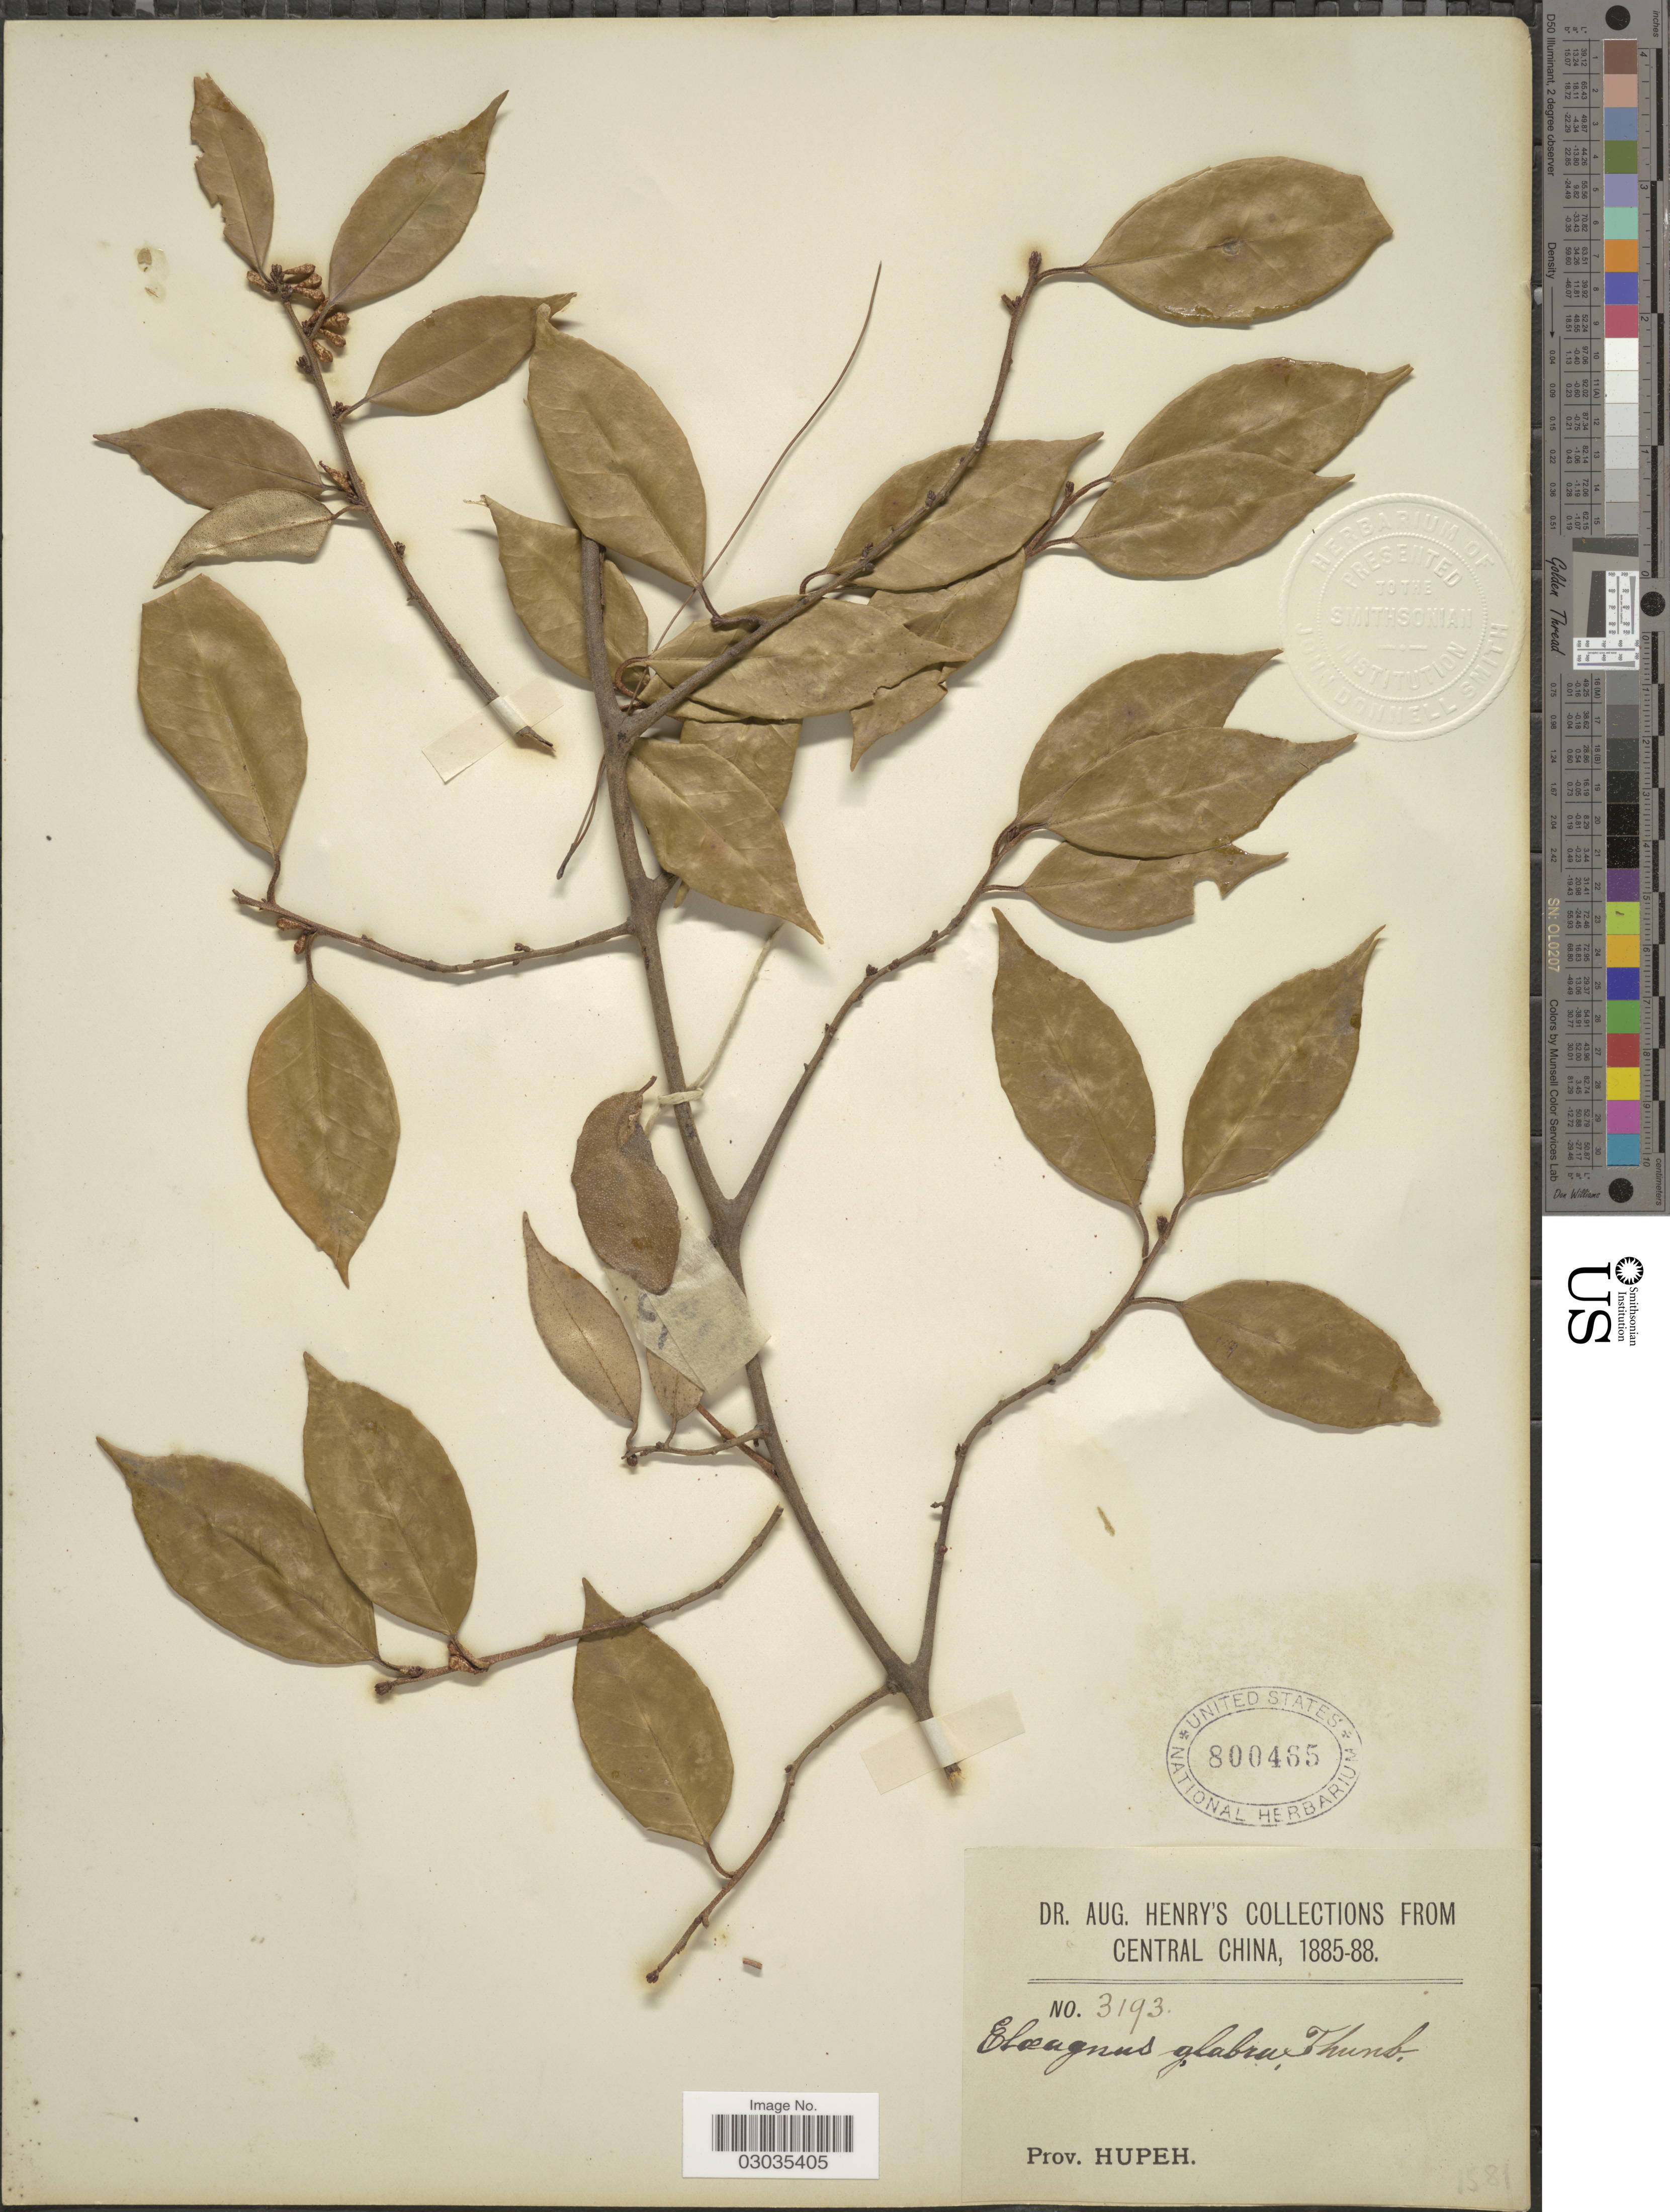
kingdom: Plantae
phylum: Tracheophyta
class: Magnoliopsida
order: Rosales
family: Elaeagnaceae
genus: Elaeagnus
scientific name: Elaeagnus glabra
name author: Thunb.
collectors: A. Henry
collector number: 31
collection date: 1885/1888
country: China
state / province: Hubei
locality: Central China. Prov. Hupeh.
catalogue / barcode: US 800465